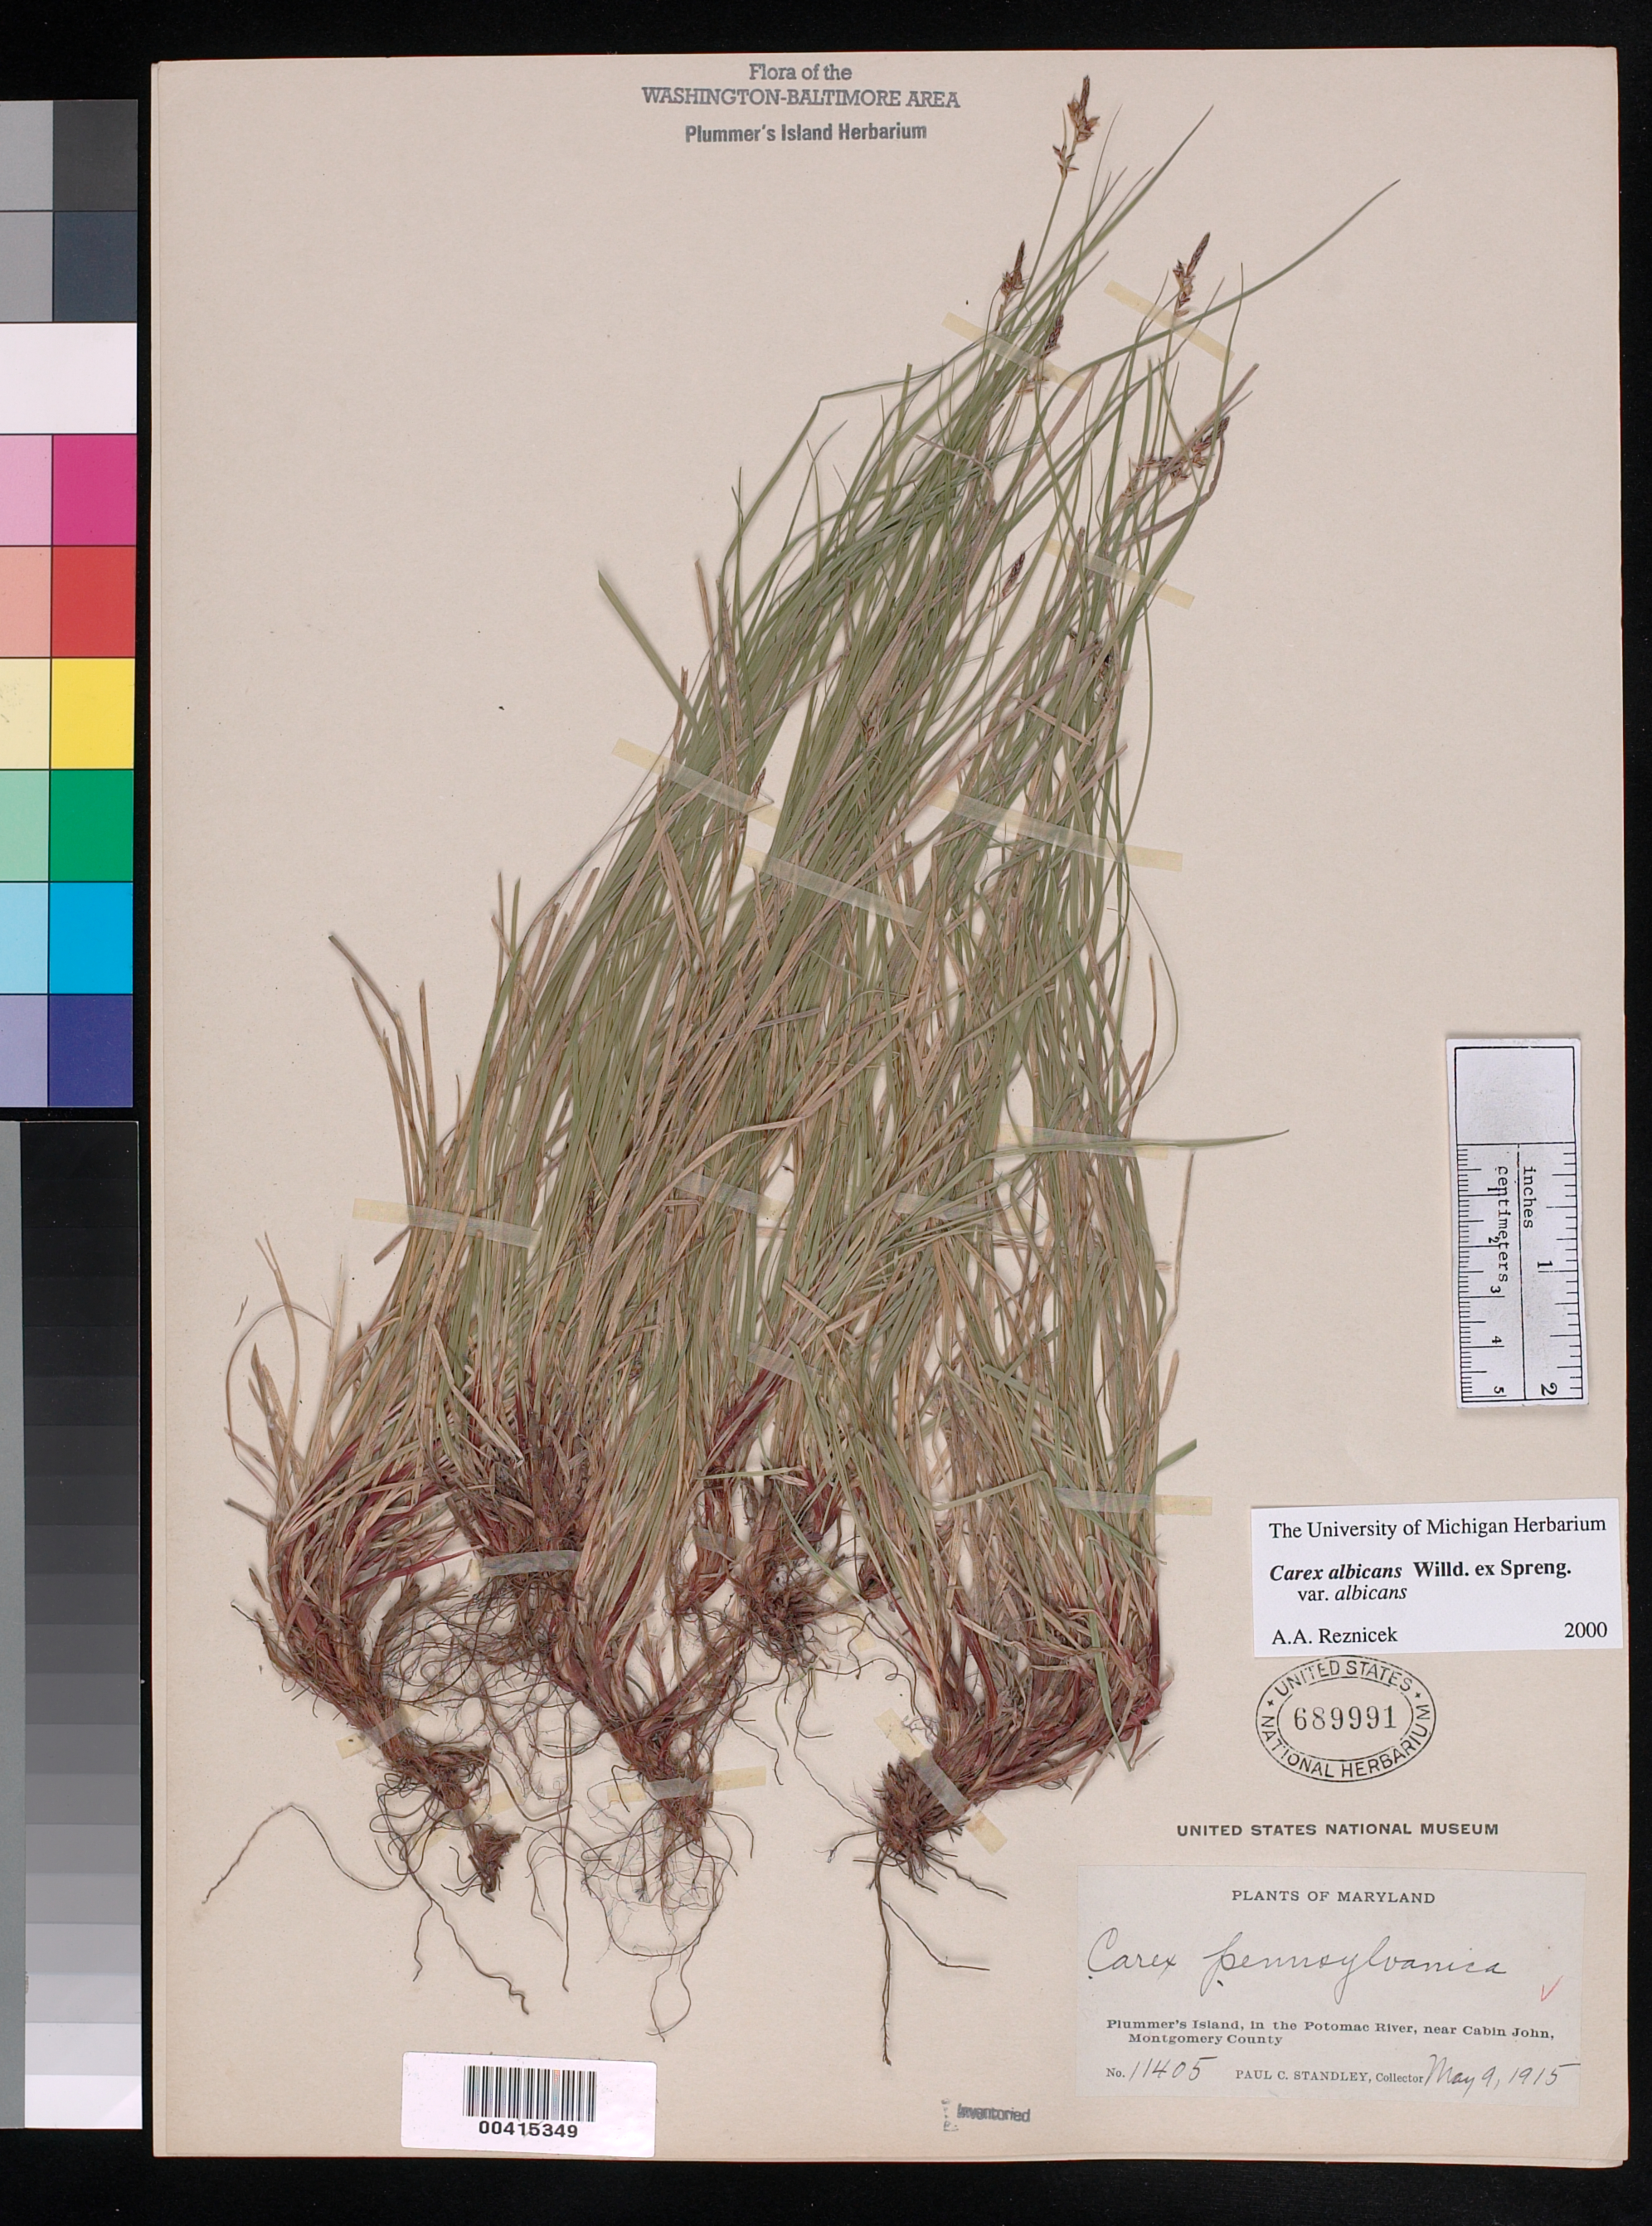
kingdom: Plantae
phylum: Tracheophyta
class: Liliopsida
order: Poales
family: Cyperaceae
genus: Carex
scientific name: Carex albicans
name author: Willd. ex Spreng.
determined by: Reznicek, A. A.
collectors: P. C. Standley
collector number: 11405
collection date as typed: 09 May 1915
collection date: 1915-05-09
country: United States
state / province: Maryland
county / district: Montgomery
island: Plummers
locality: Plummer's Island Plummers Island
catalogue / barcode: US 689991